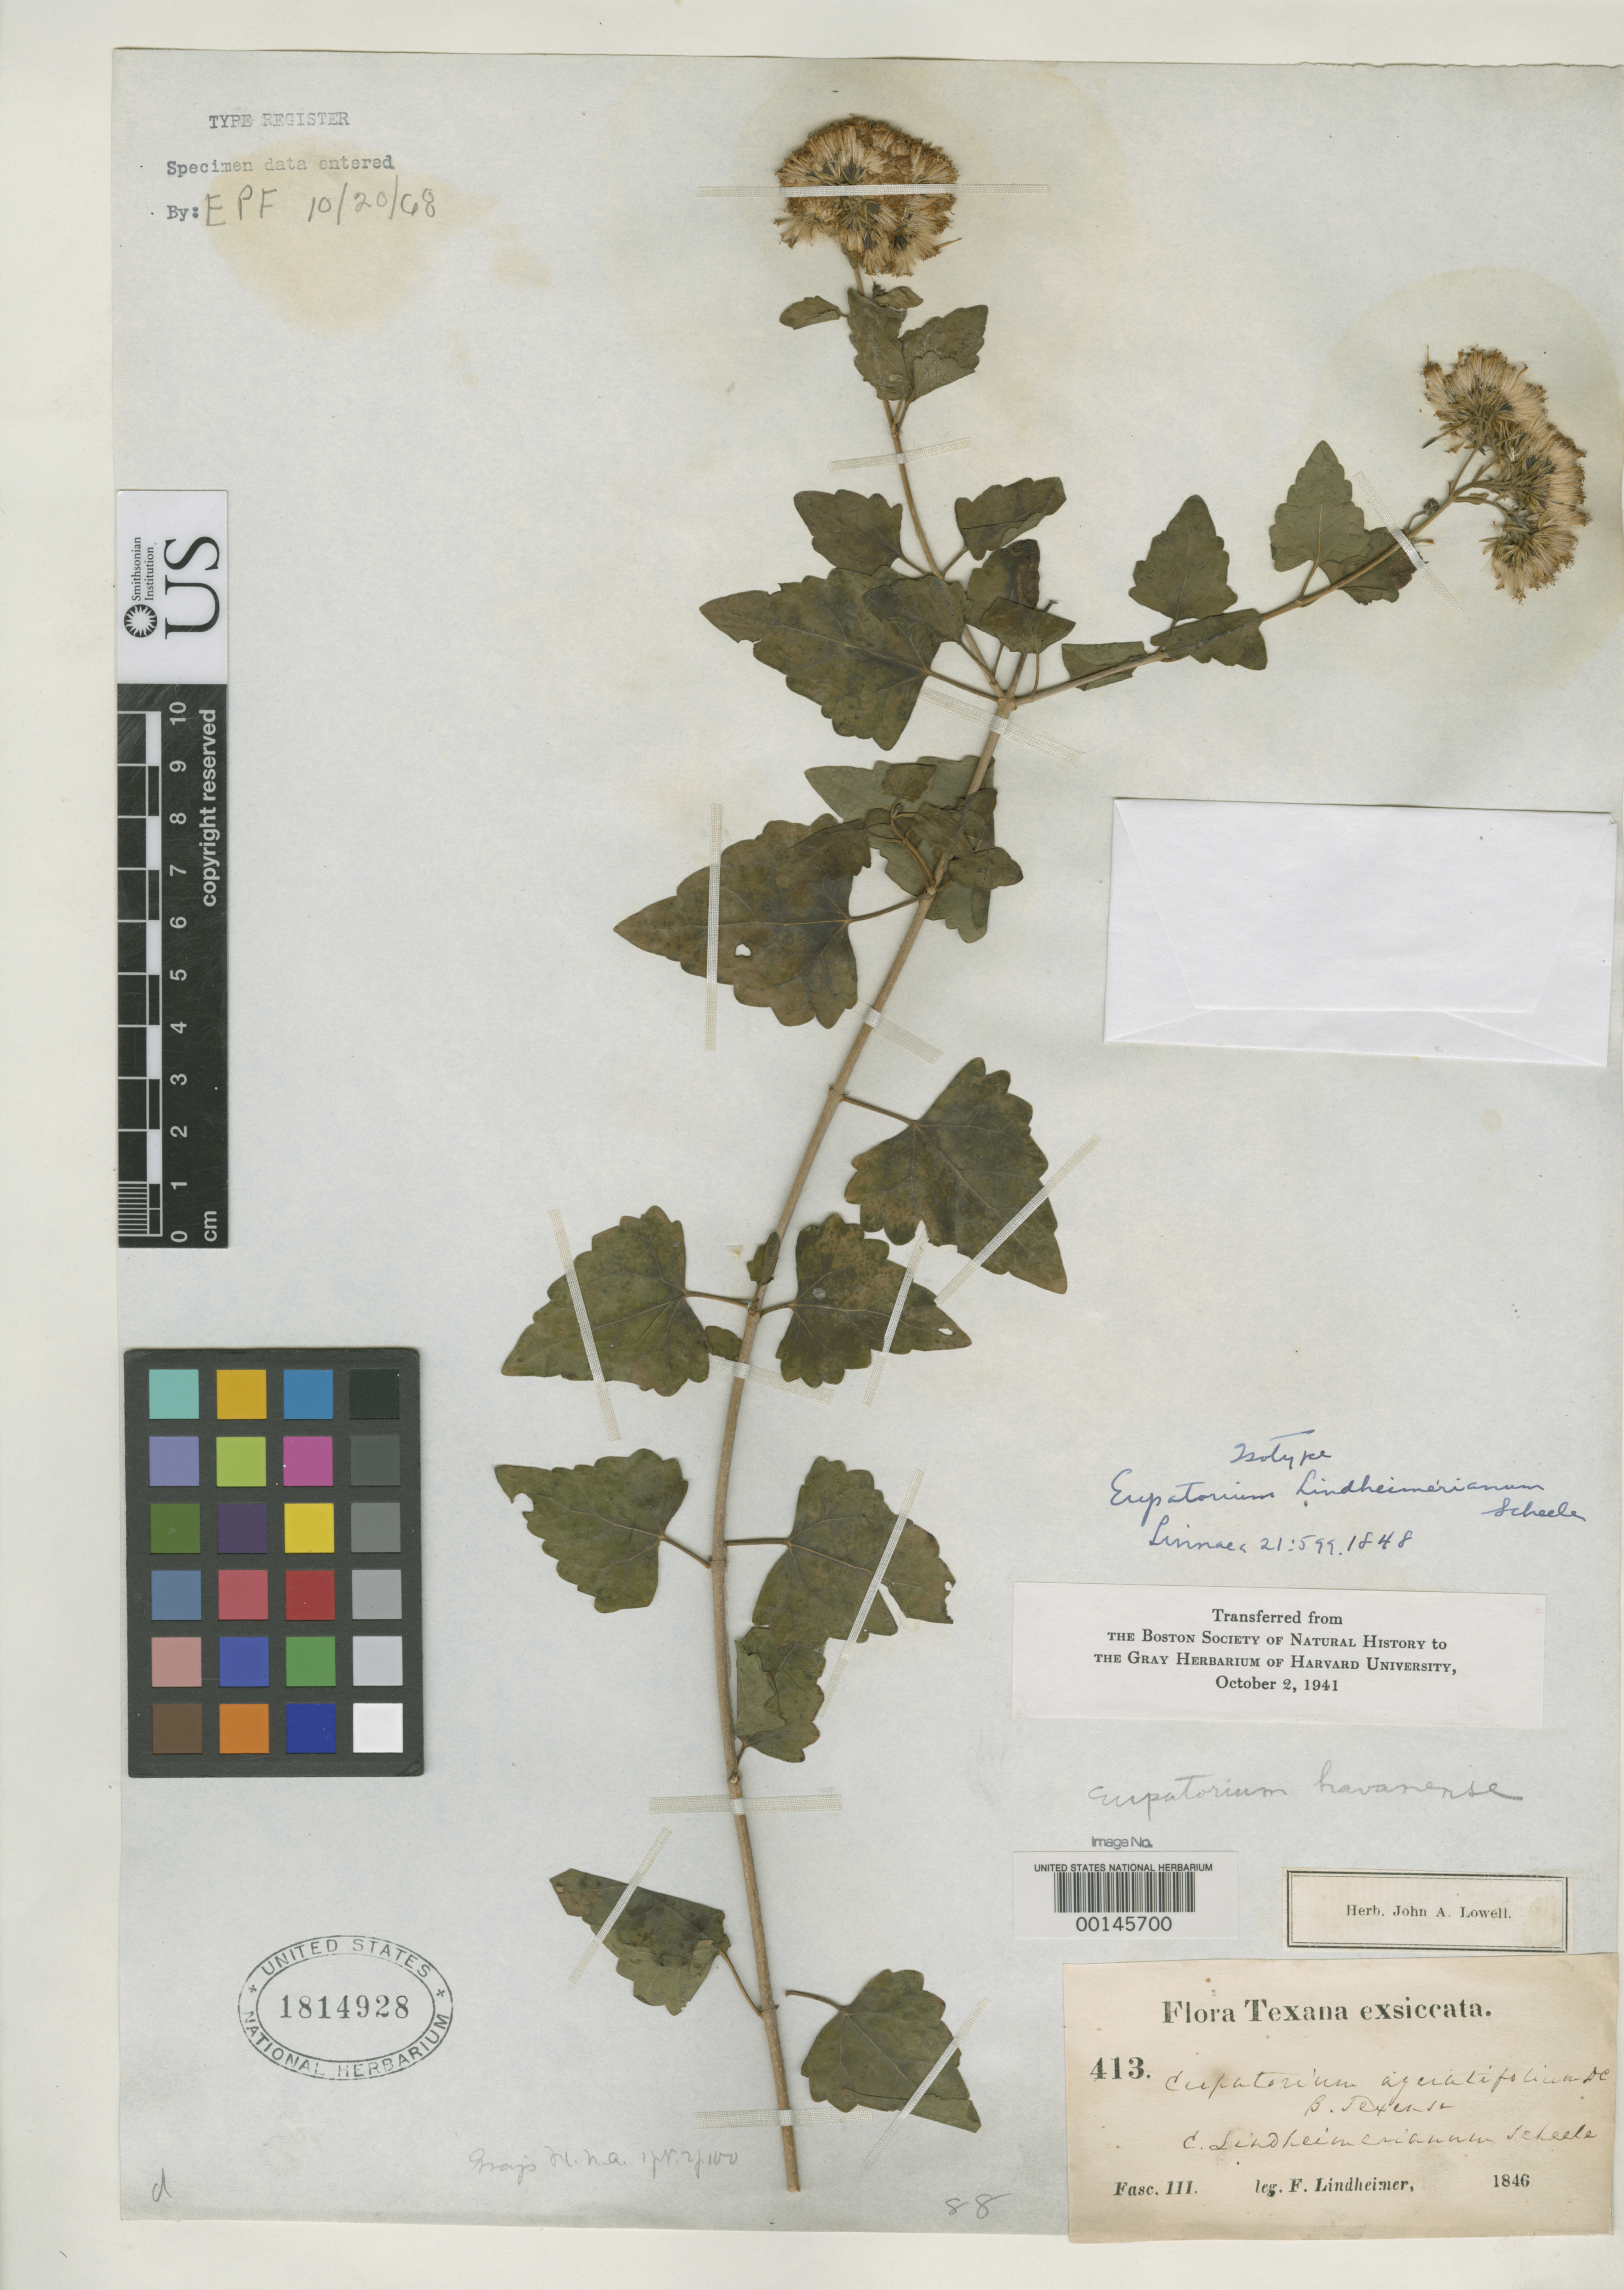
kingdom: Plantae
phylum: Tracheophyta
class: Magnoliopsida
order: Asterales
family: Asteraceae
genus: Eupatorium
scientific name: Eupatorium lindheimerianum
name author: Scheele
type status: Isotype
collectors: F. J. Lindheimer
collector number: III 413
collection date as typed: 1846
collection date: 1846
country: United States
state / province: Texas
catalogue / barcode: US 1814928